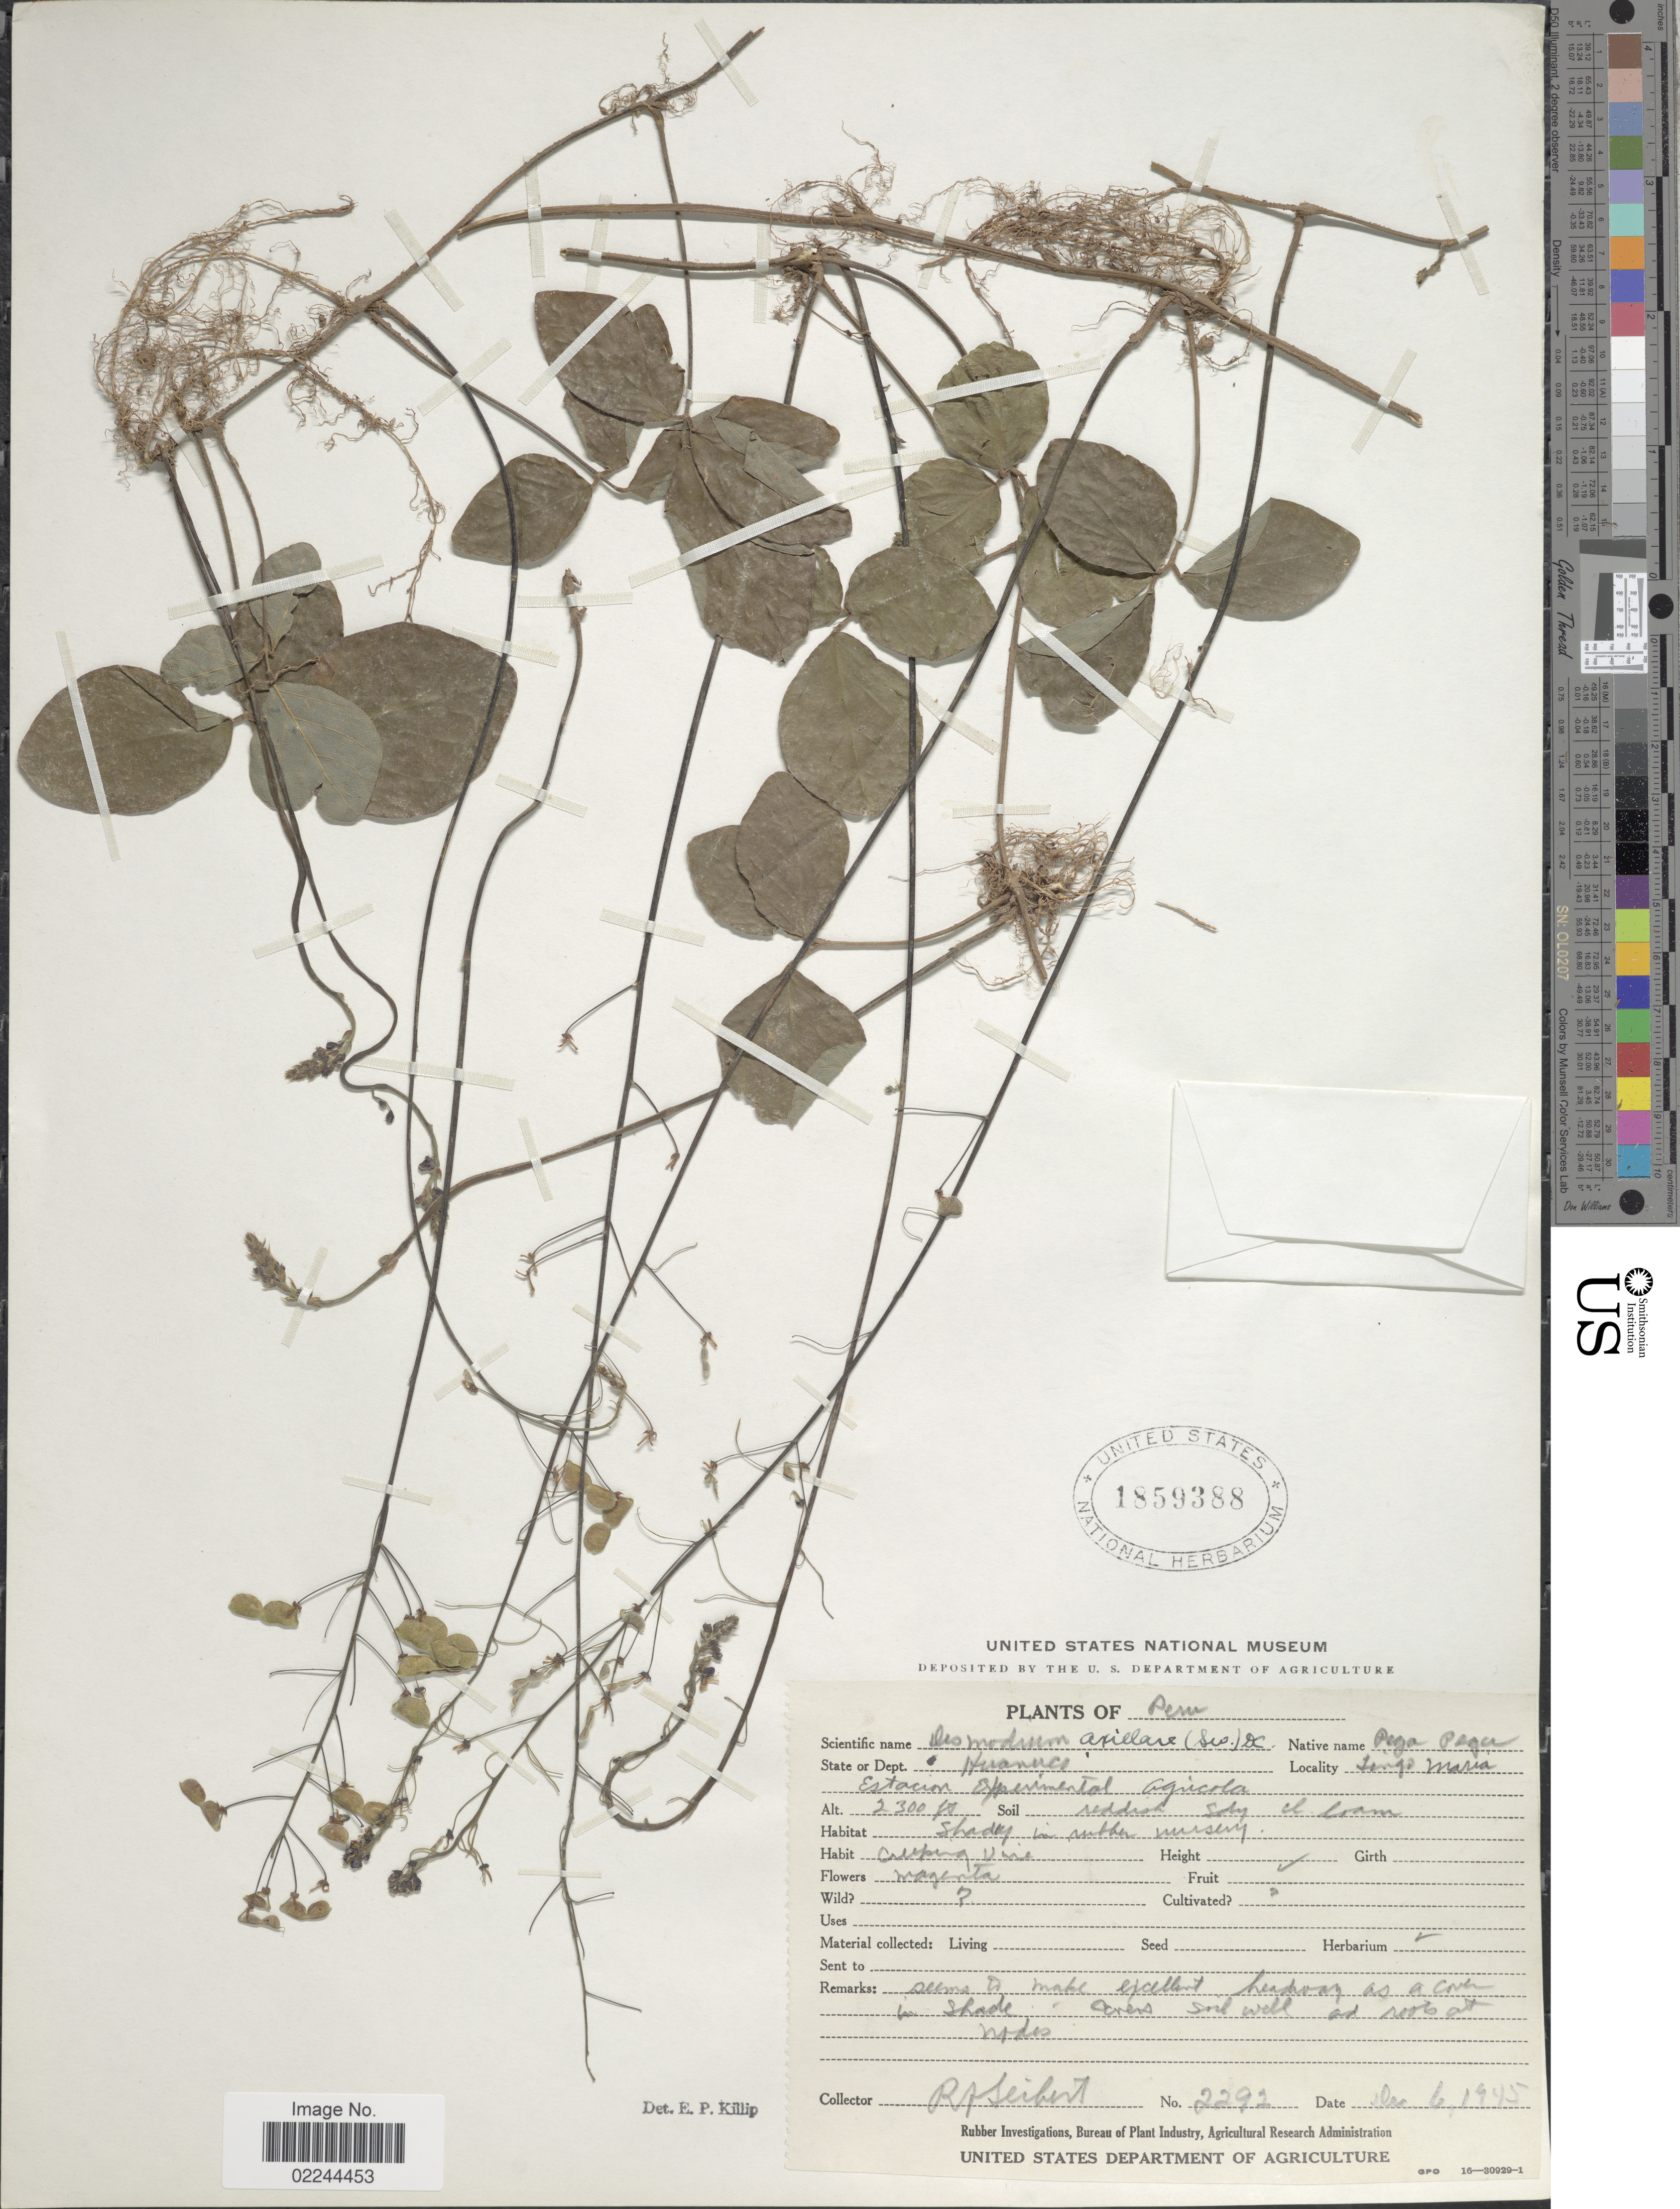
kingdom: Plantae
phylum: Tracheophyta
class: Magnoliopsida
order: Fabales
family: Fabaceae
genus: Desmodium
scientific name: Desmodium axillare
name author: (Sw.) DC.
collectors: R. J. Seibert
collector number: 2292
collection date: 1945-12-06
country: Peru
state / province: Huánuco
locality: State of Dept. Huanuco. Tingo Maria. Estacion Experimental Agricola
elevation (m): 701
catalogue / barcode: US 1859388